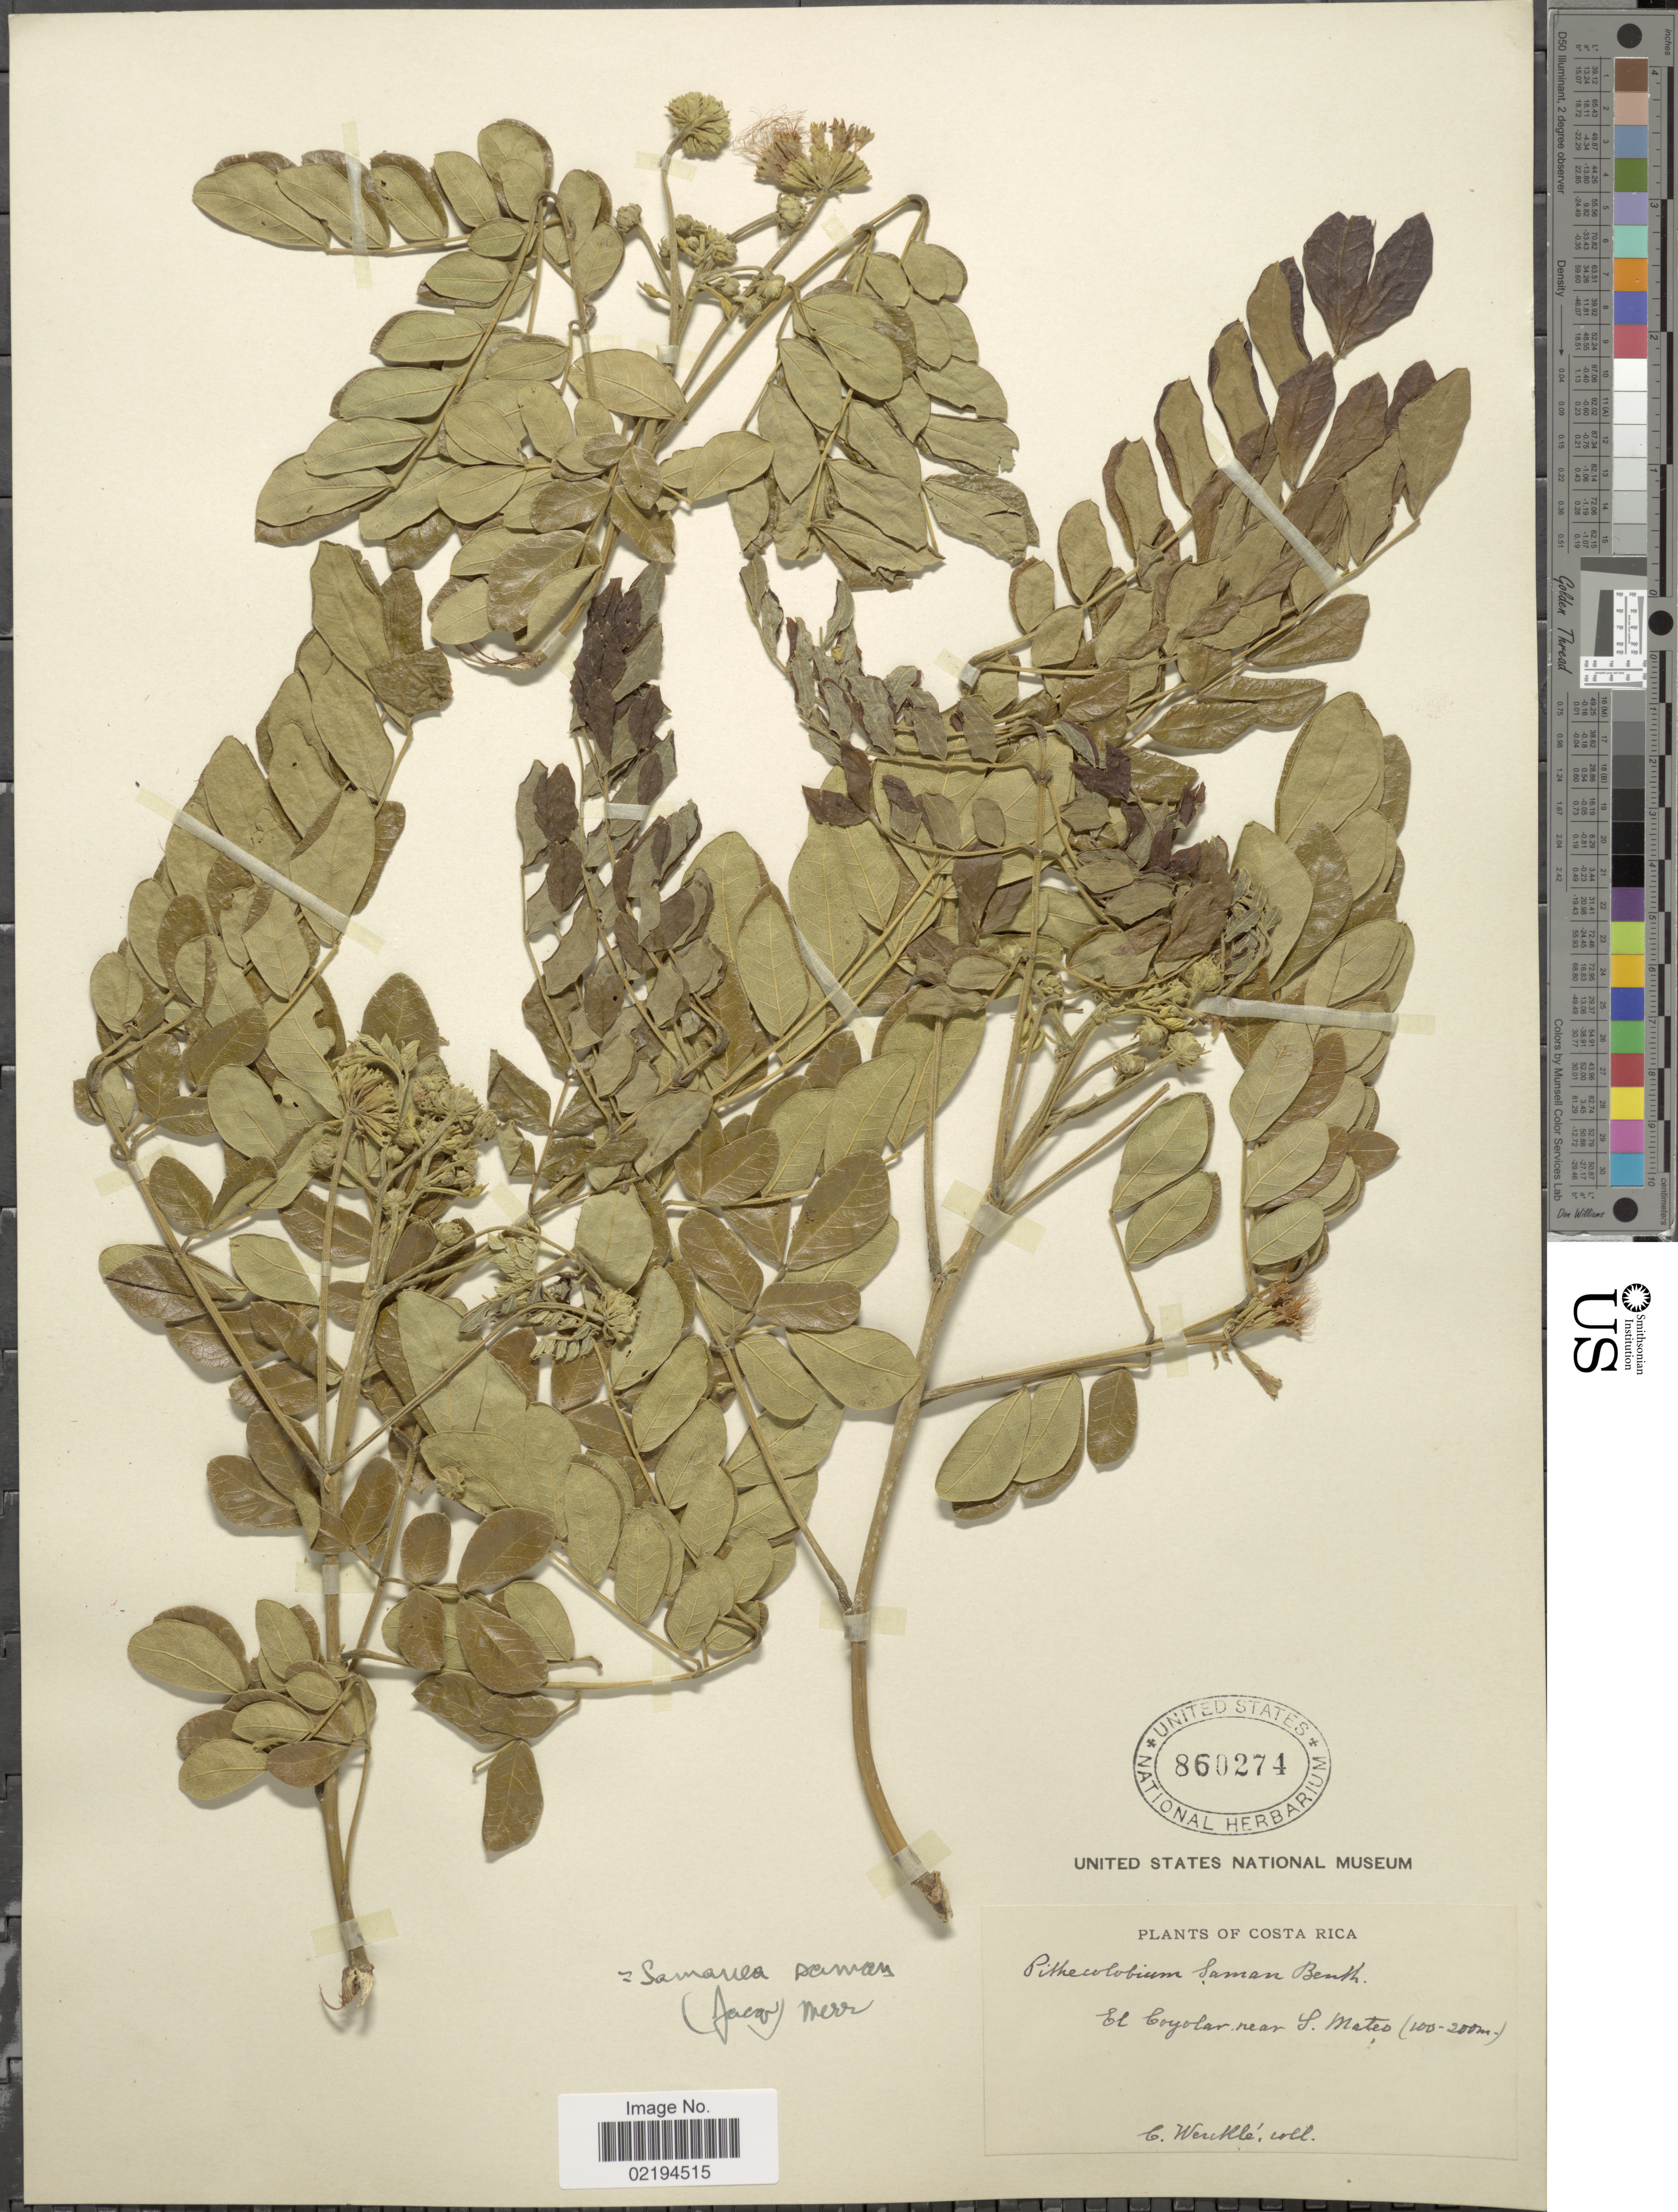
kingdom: Plantae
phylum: Tracheophyta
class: Magnoliopsida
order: Fabales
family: Fabaceae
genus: Samanea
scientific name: Samanea saman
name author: (Jacq.) Merr.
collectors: C. Wercklé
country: Costa Rica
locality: El Coyolar near S. Mateo.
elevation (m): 100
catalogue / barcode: US 860274